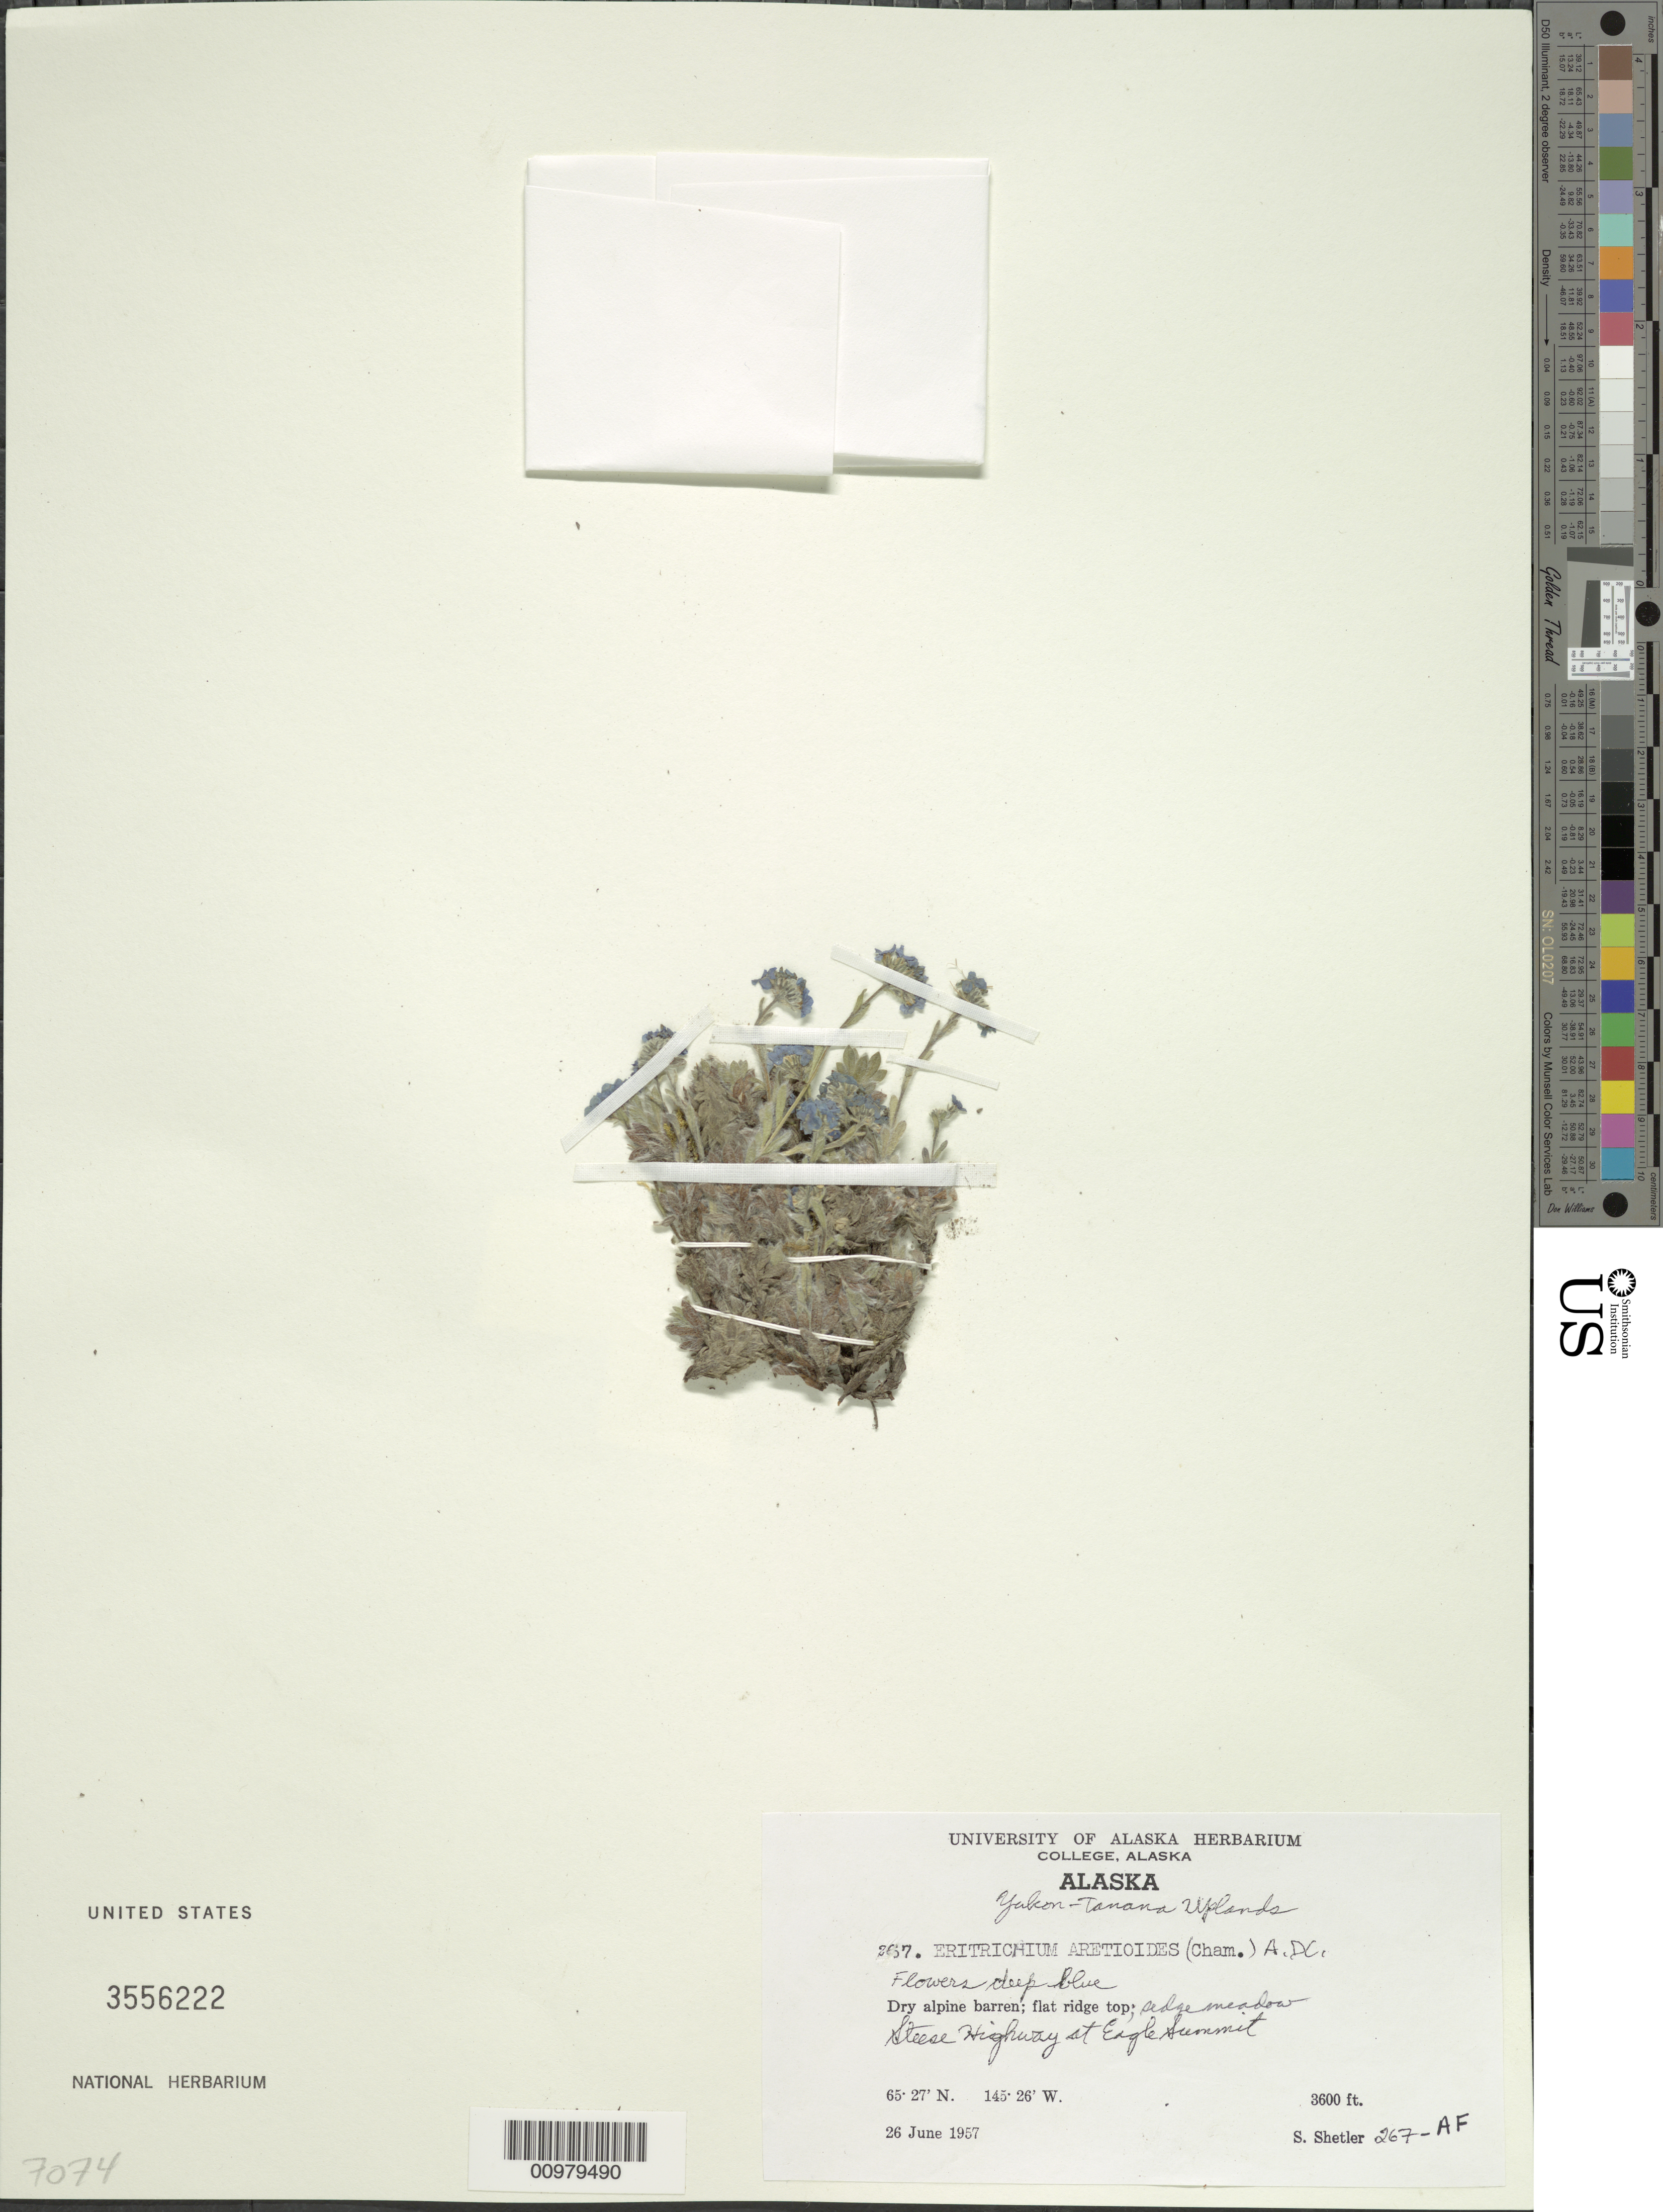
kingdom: Plantae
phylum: Tracheophyta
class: Magnoliopsida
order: Boraginales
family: Boraginaceae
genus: Eritrichium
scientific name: Eritrichium aretioides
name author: (Cham.) DC.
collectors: S. Shetler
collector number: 267-AF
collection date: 1957-06-26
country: United States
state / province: Alaska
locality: Dry alpine barren, Steese Highway at Eagle Summit.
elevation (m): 1097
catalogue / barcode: US 3556222